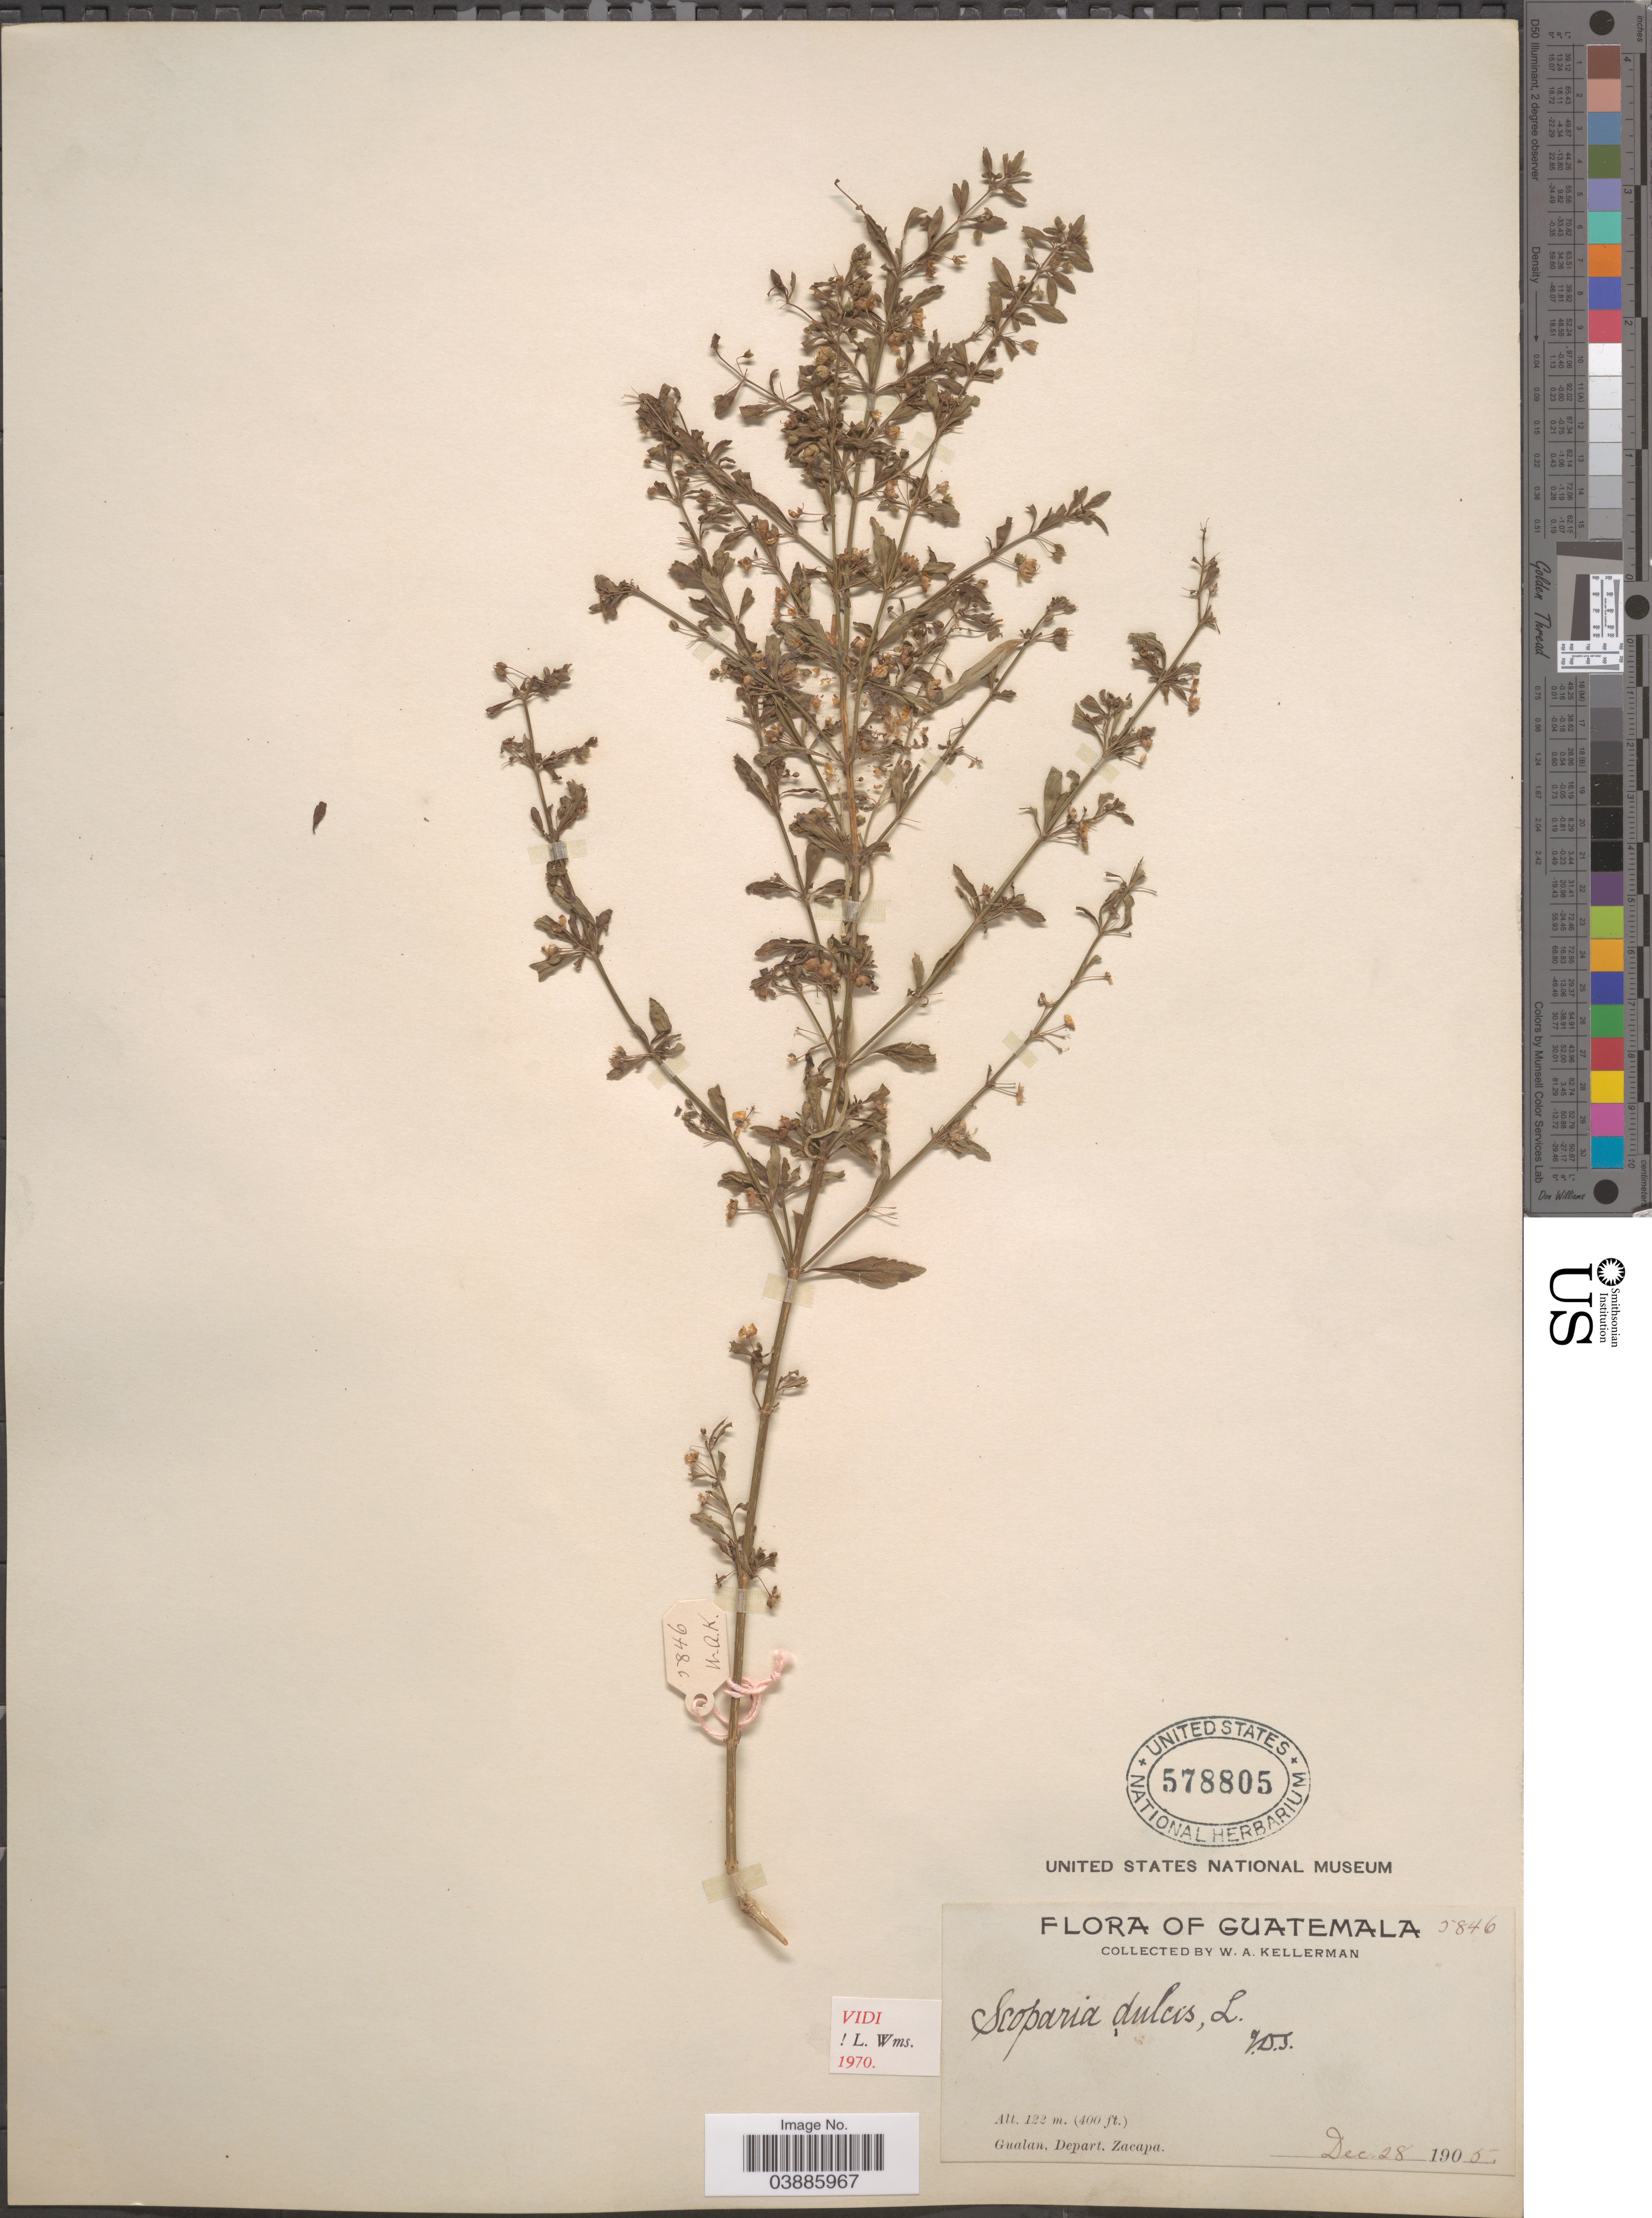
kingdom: Plantae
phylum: Tracheophyta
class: Magnoliopsida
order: Lamiales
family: Plantaginaceae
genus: Scoparia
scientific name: Scoparia dulcis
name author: L.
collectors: W. Kellerman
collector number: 5846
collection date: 1905-12-28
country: Guatemala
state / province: Zacapa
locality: Gualan, Depart. Zacapa.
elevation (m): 122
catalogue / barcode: US 578805